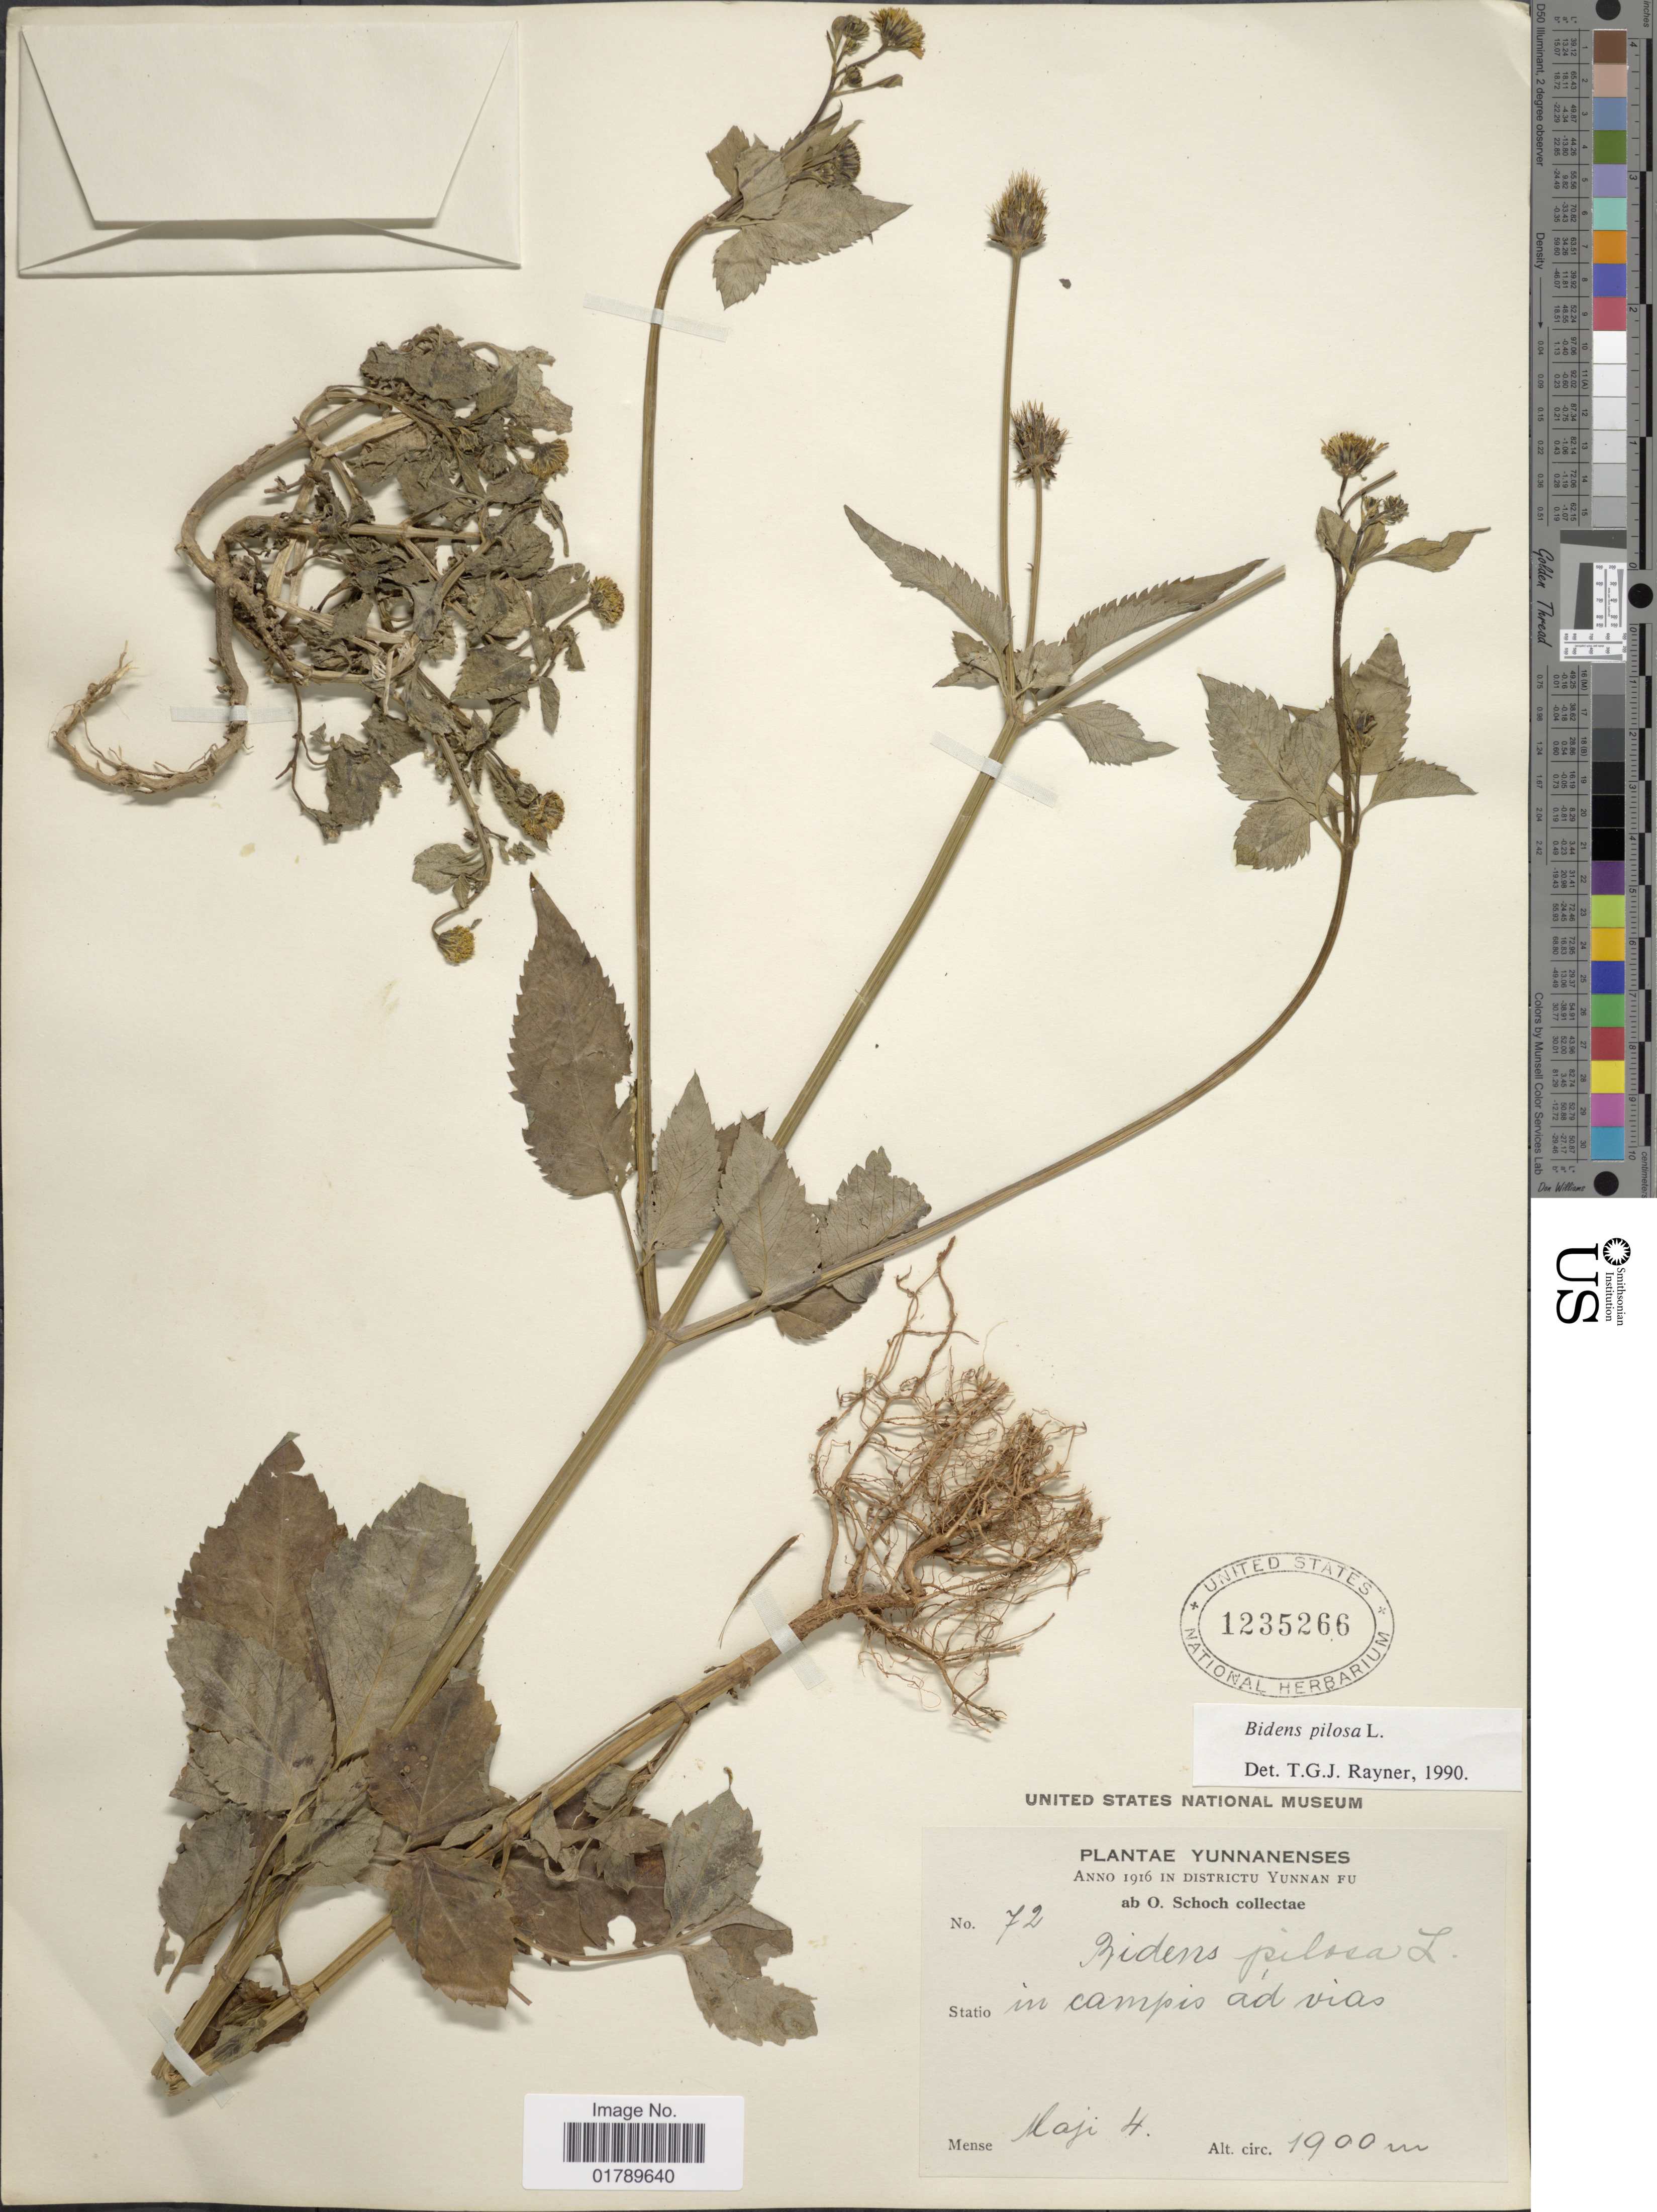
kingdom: Plantae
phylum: Tracheophyta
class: Magnoliopsida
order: Asterales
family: Asteraceae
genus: Bidens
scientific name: Bidens pilosa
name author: L.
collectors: O. Schoch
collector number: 72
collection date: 1916-05-04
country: China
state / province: Yunnan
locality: Yunnanenses. in campis ad vias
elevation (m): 1900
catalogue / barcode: US 1235266